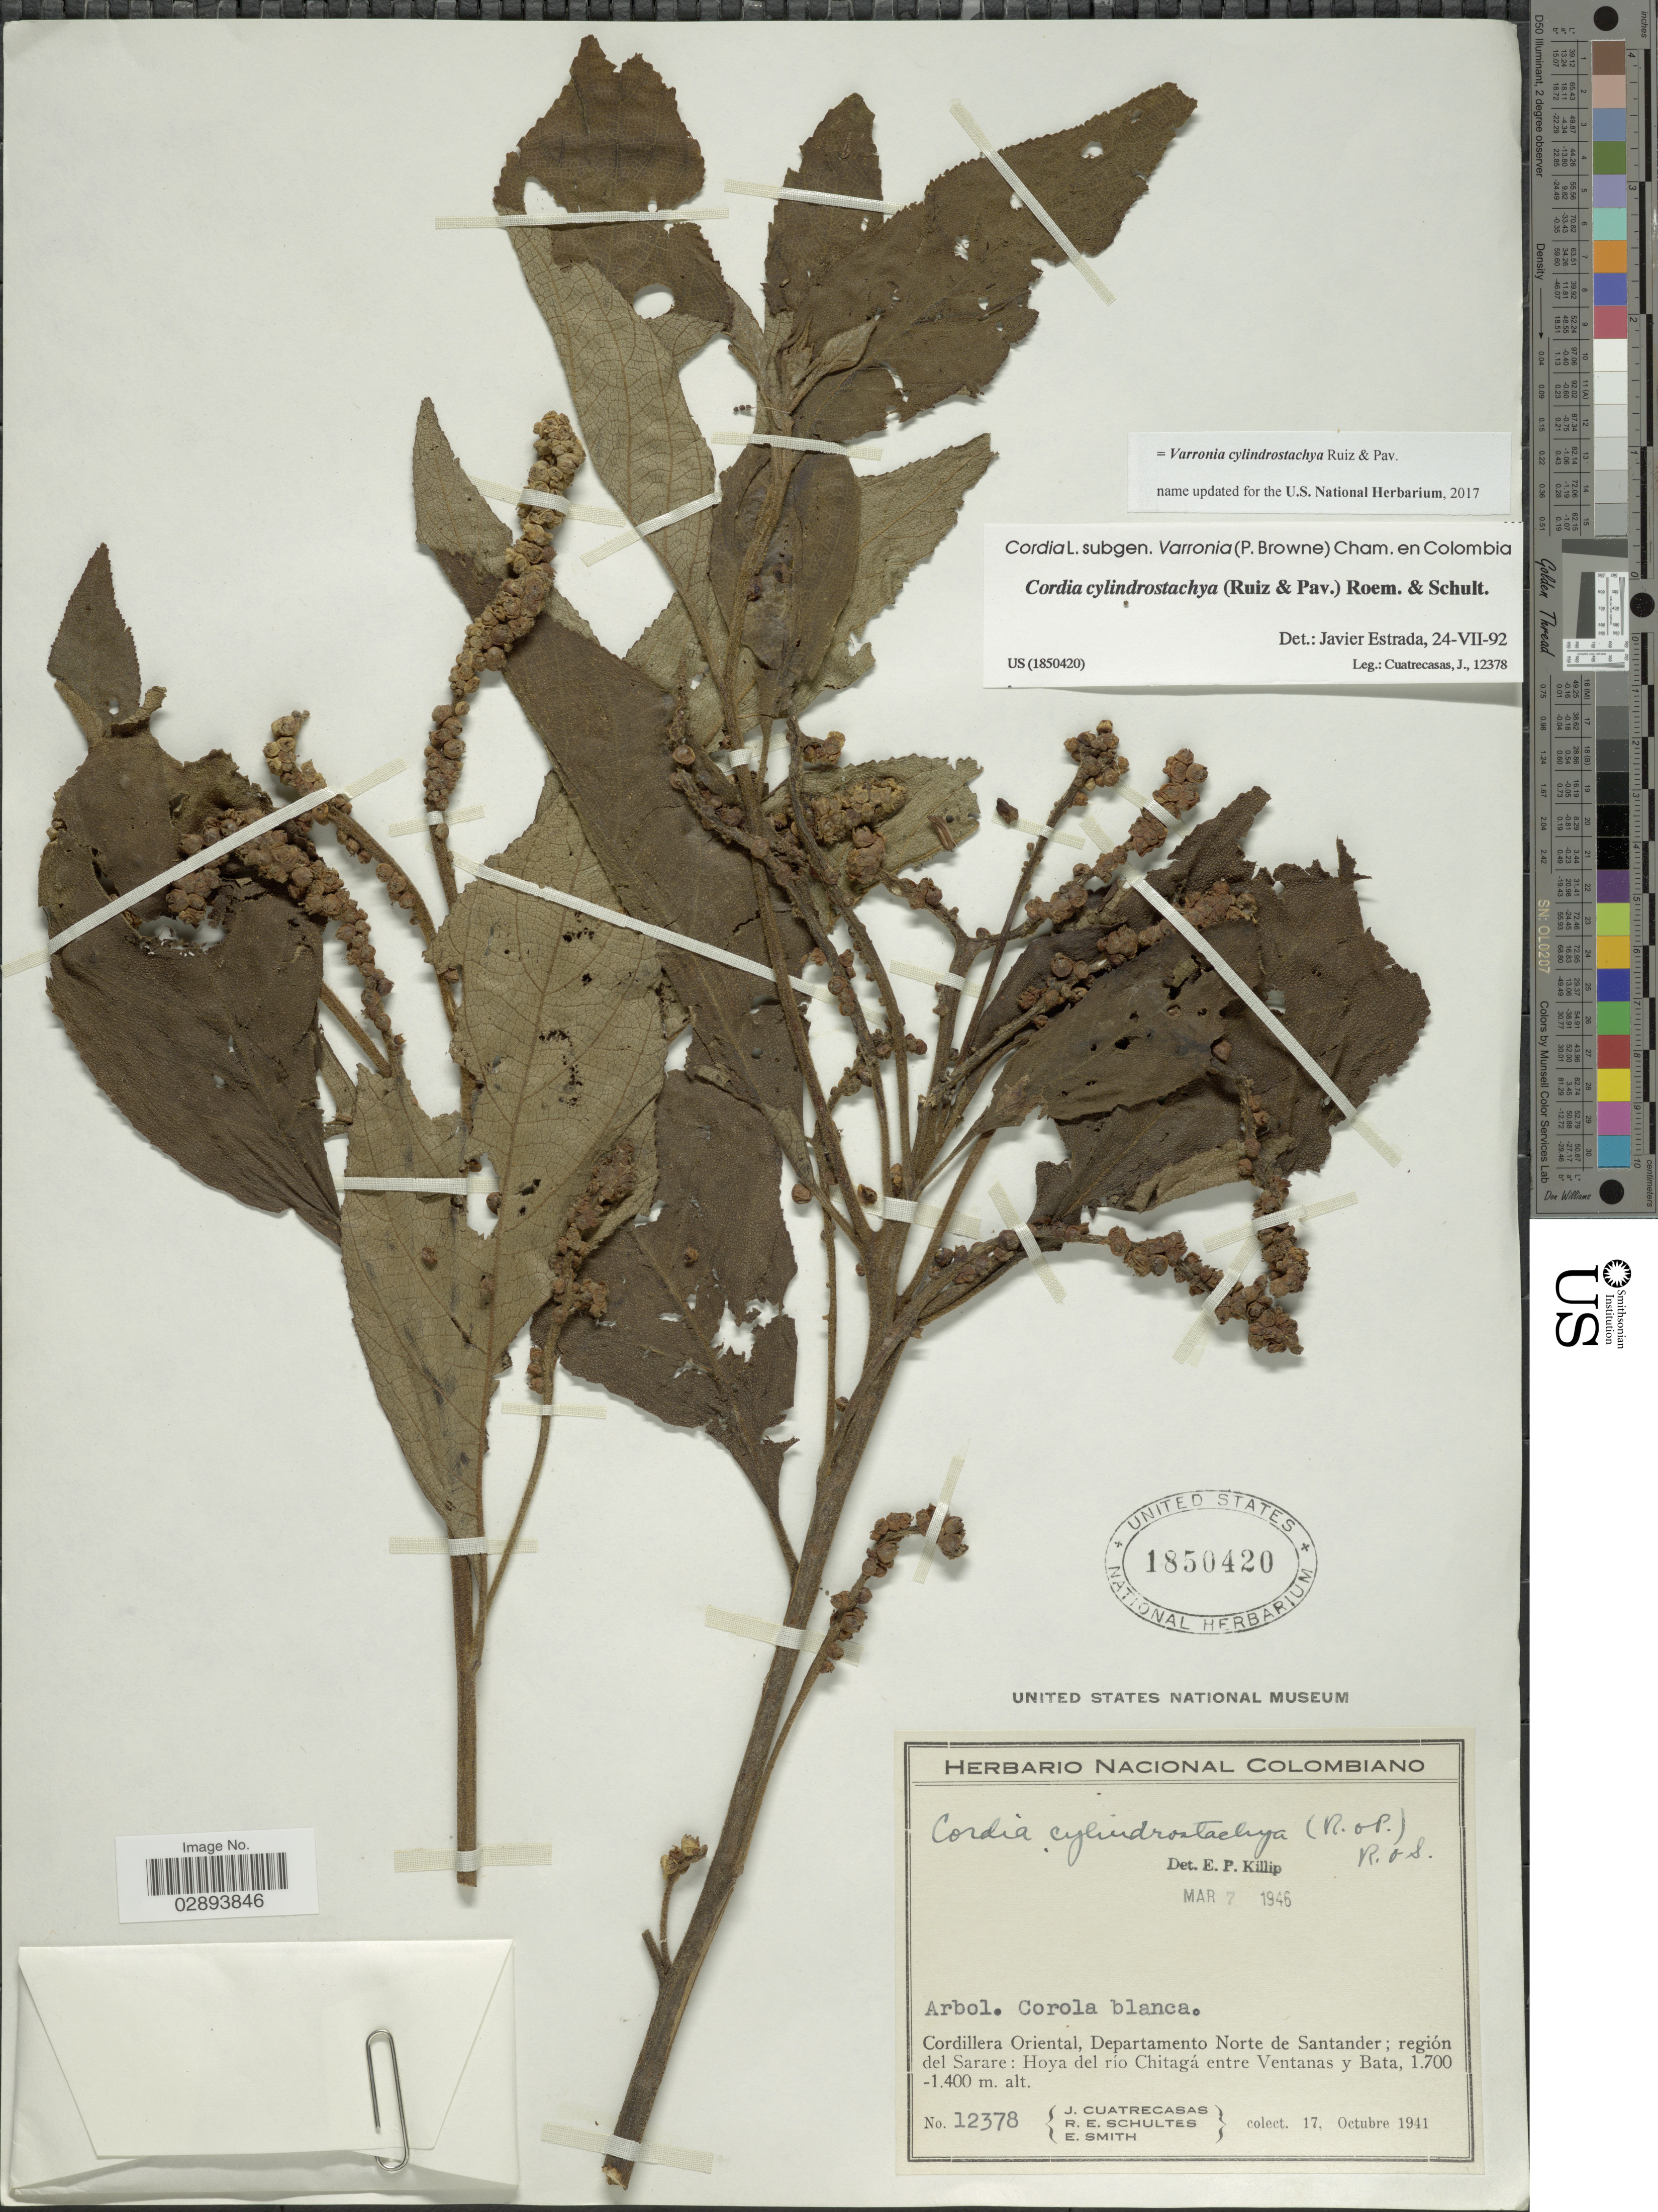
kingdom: Plantae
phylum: Tracheophyta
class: Magnoliopsida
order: Boraginales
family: Cordiaceae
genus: Varronia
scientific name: Varronia cylindrostachya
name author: Ruiz & Pav.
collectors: J. Cuatrecasas, R. E. Schultes & E. Smith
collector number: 12378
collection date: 1941-10-17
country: Colombia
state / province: Norte de Santander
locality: Cordillera Oriental, Departamento Norte de Santander, región del Sarare, Hoya del río Chitagá entre Ventanas y Bata.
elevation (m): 1400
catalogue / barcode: US 1850420